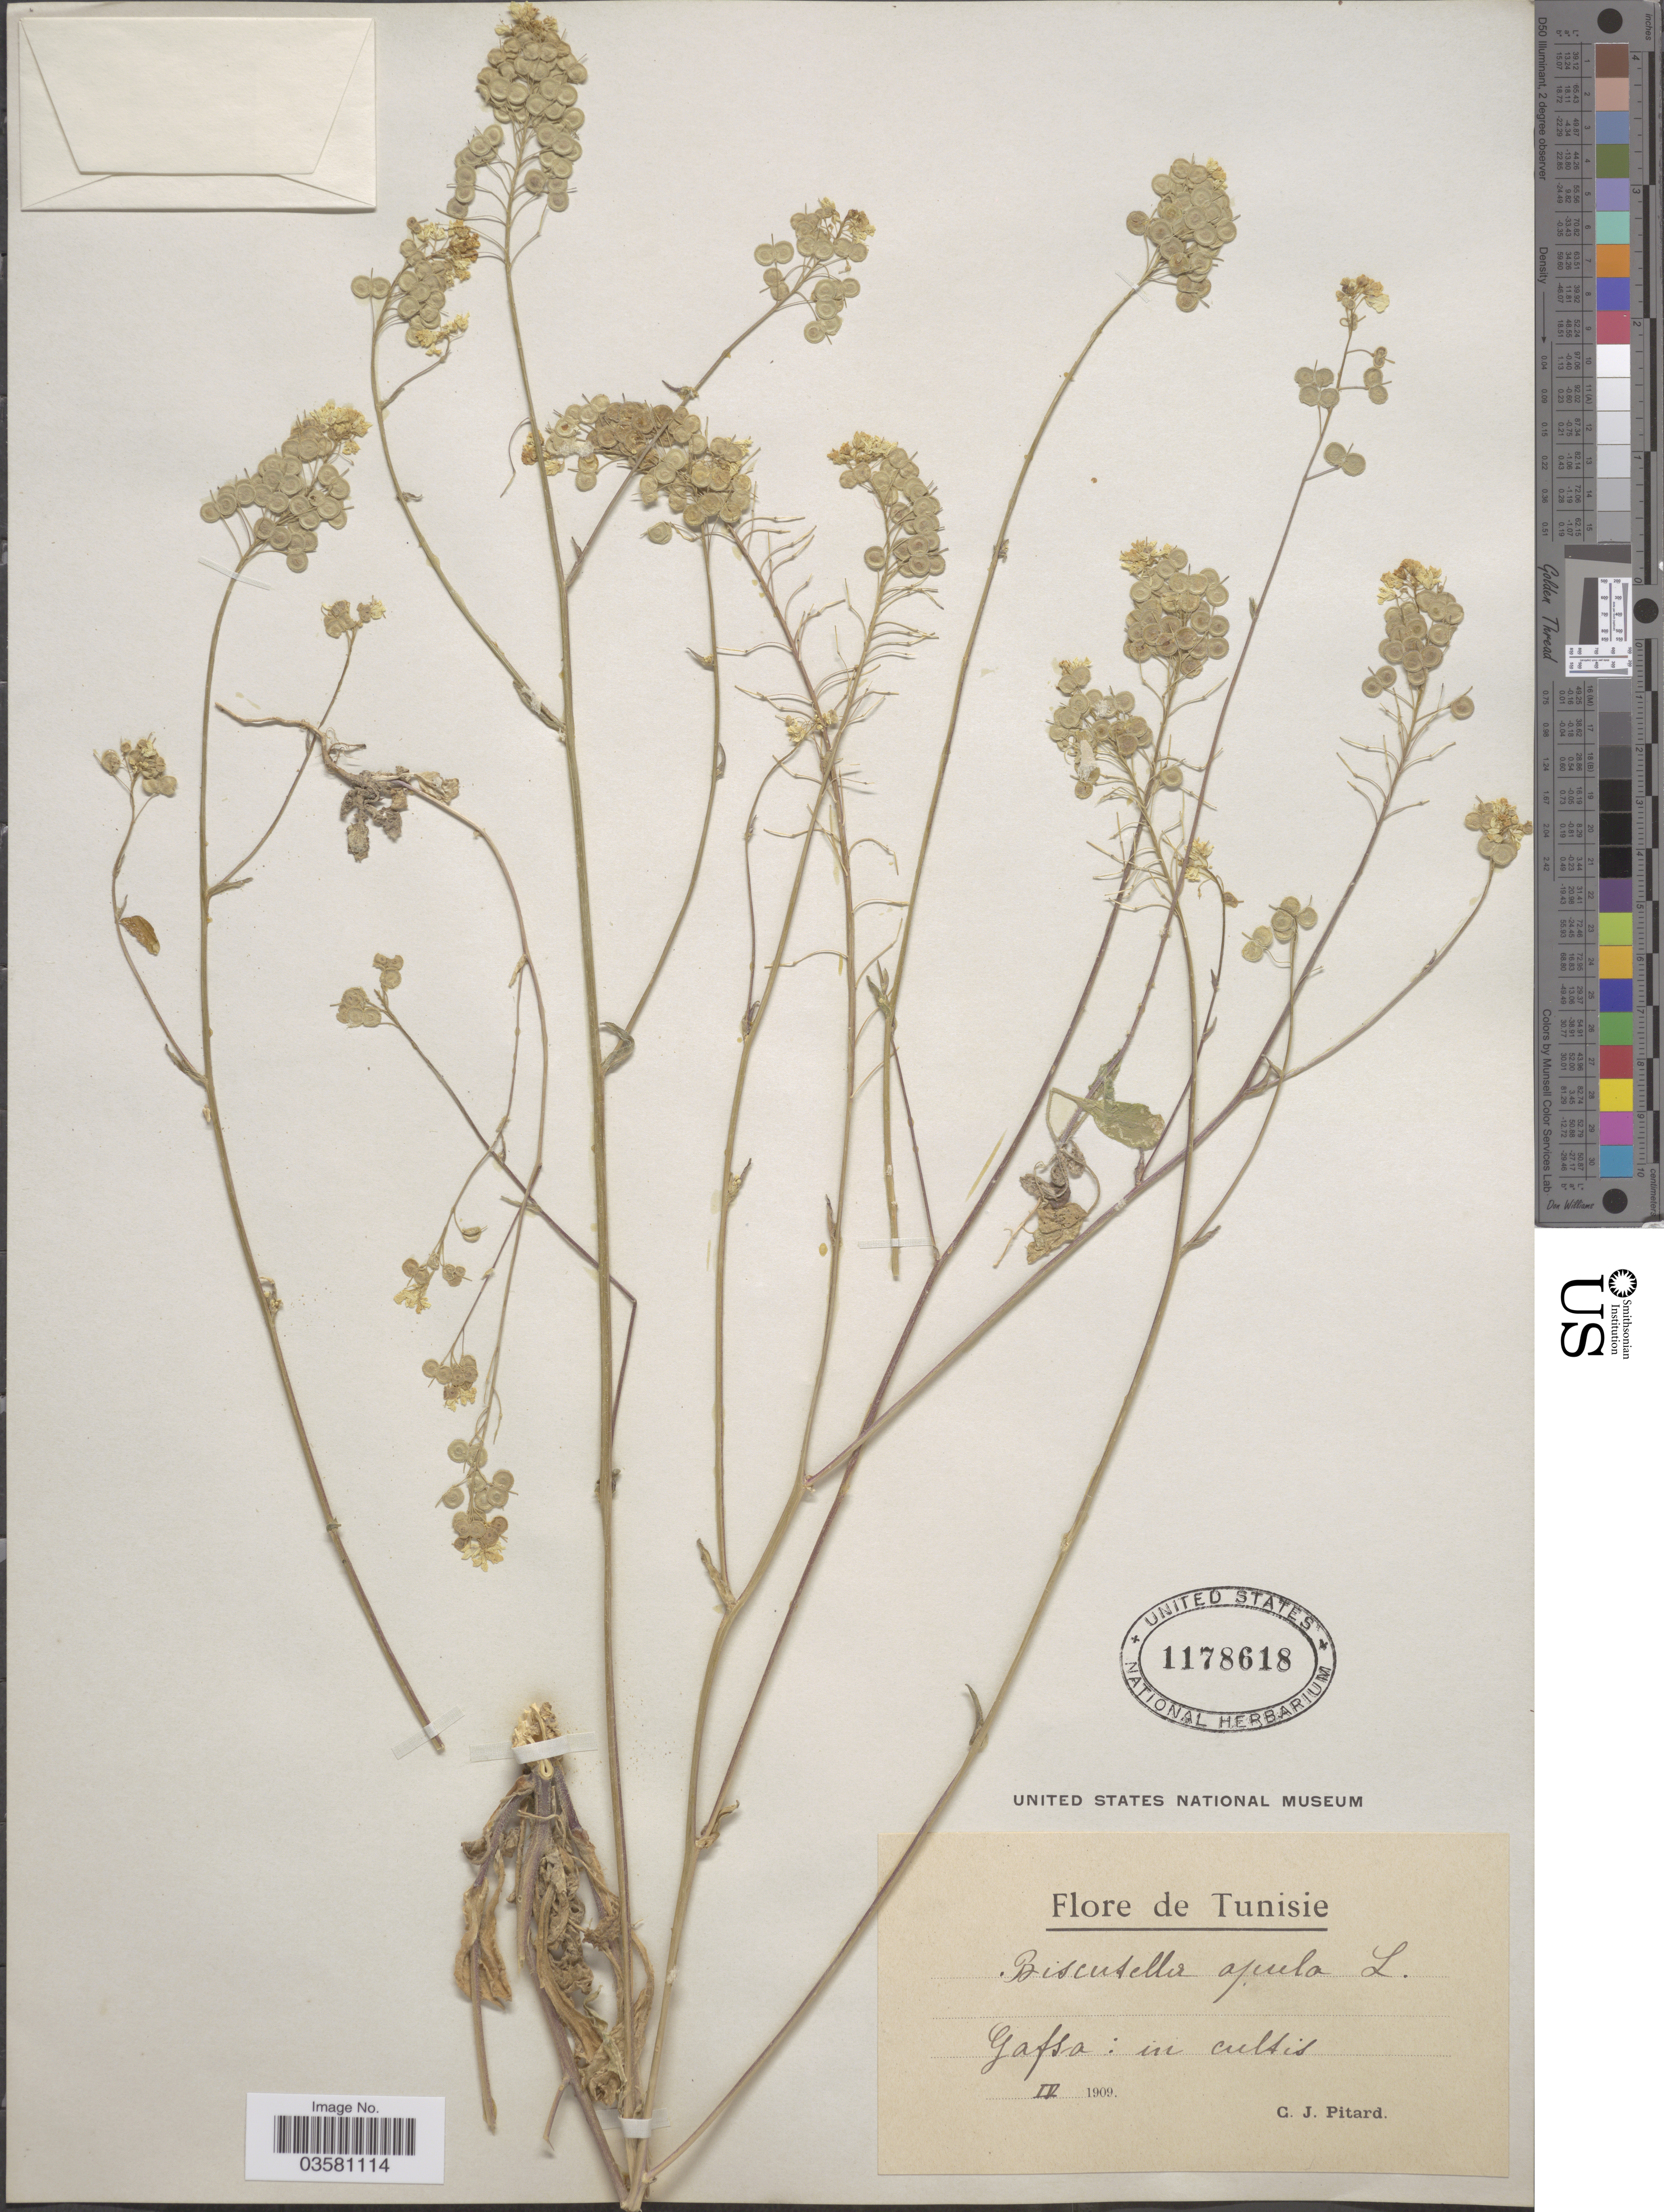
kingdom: Plantae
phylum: Tracheophyta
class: Magnoliopsida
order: Brassicales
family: Brassicaceae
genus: Biscutella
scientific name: Biscutella apula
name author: L.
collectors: C. Pitard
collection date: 1909-04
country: Tunisia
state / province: Gafsa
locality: Tunisie, in cultis.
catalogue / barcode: US 1178618